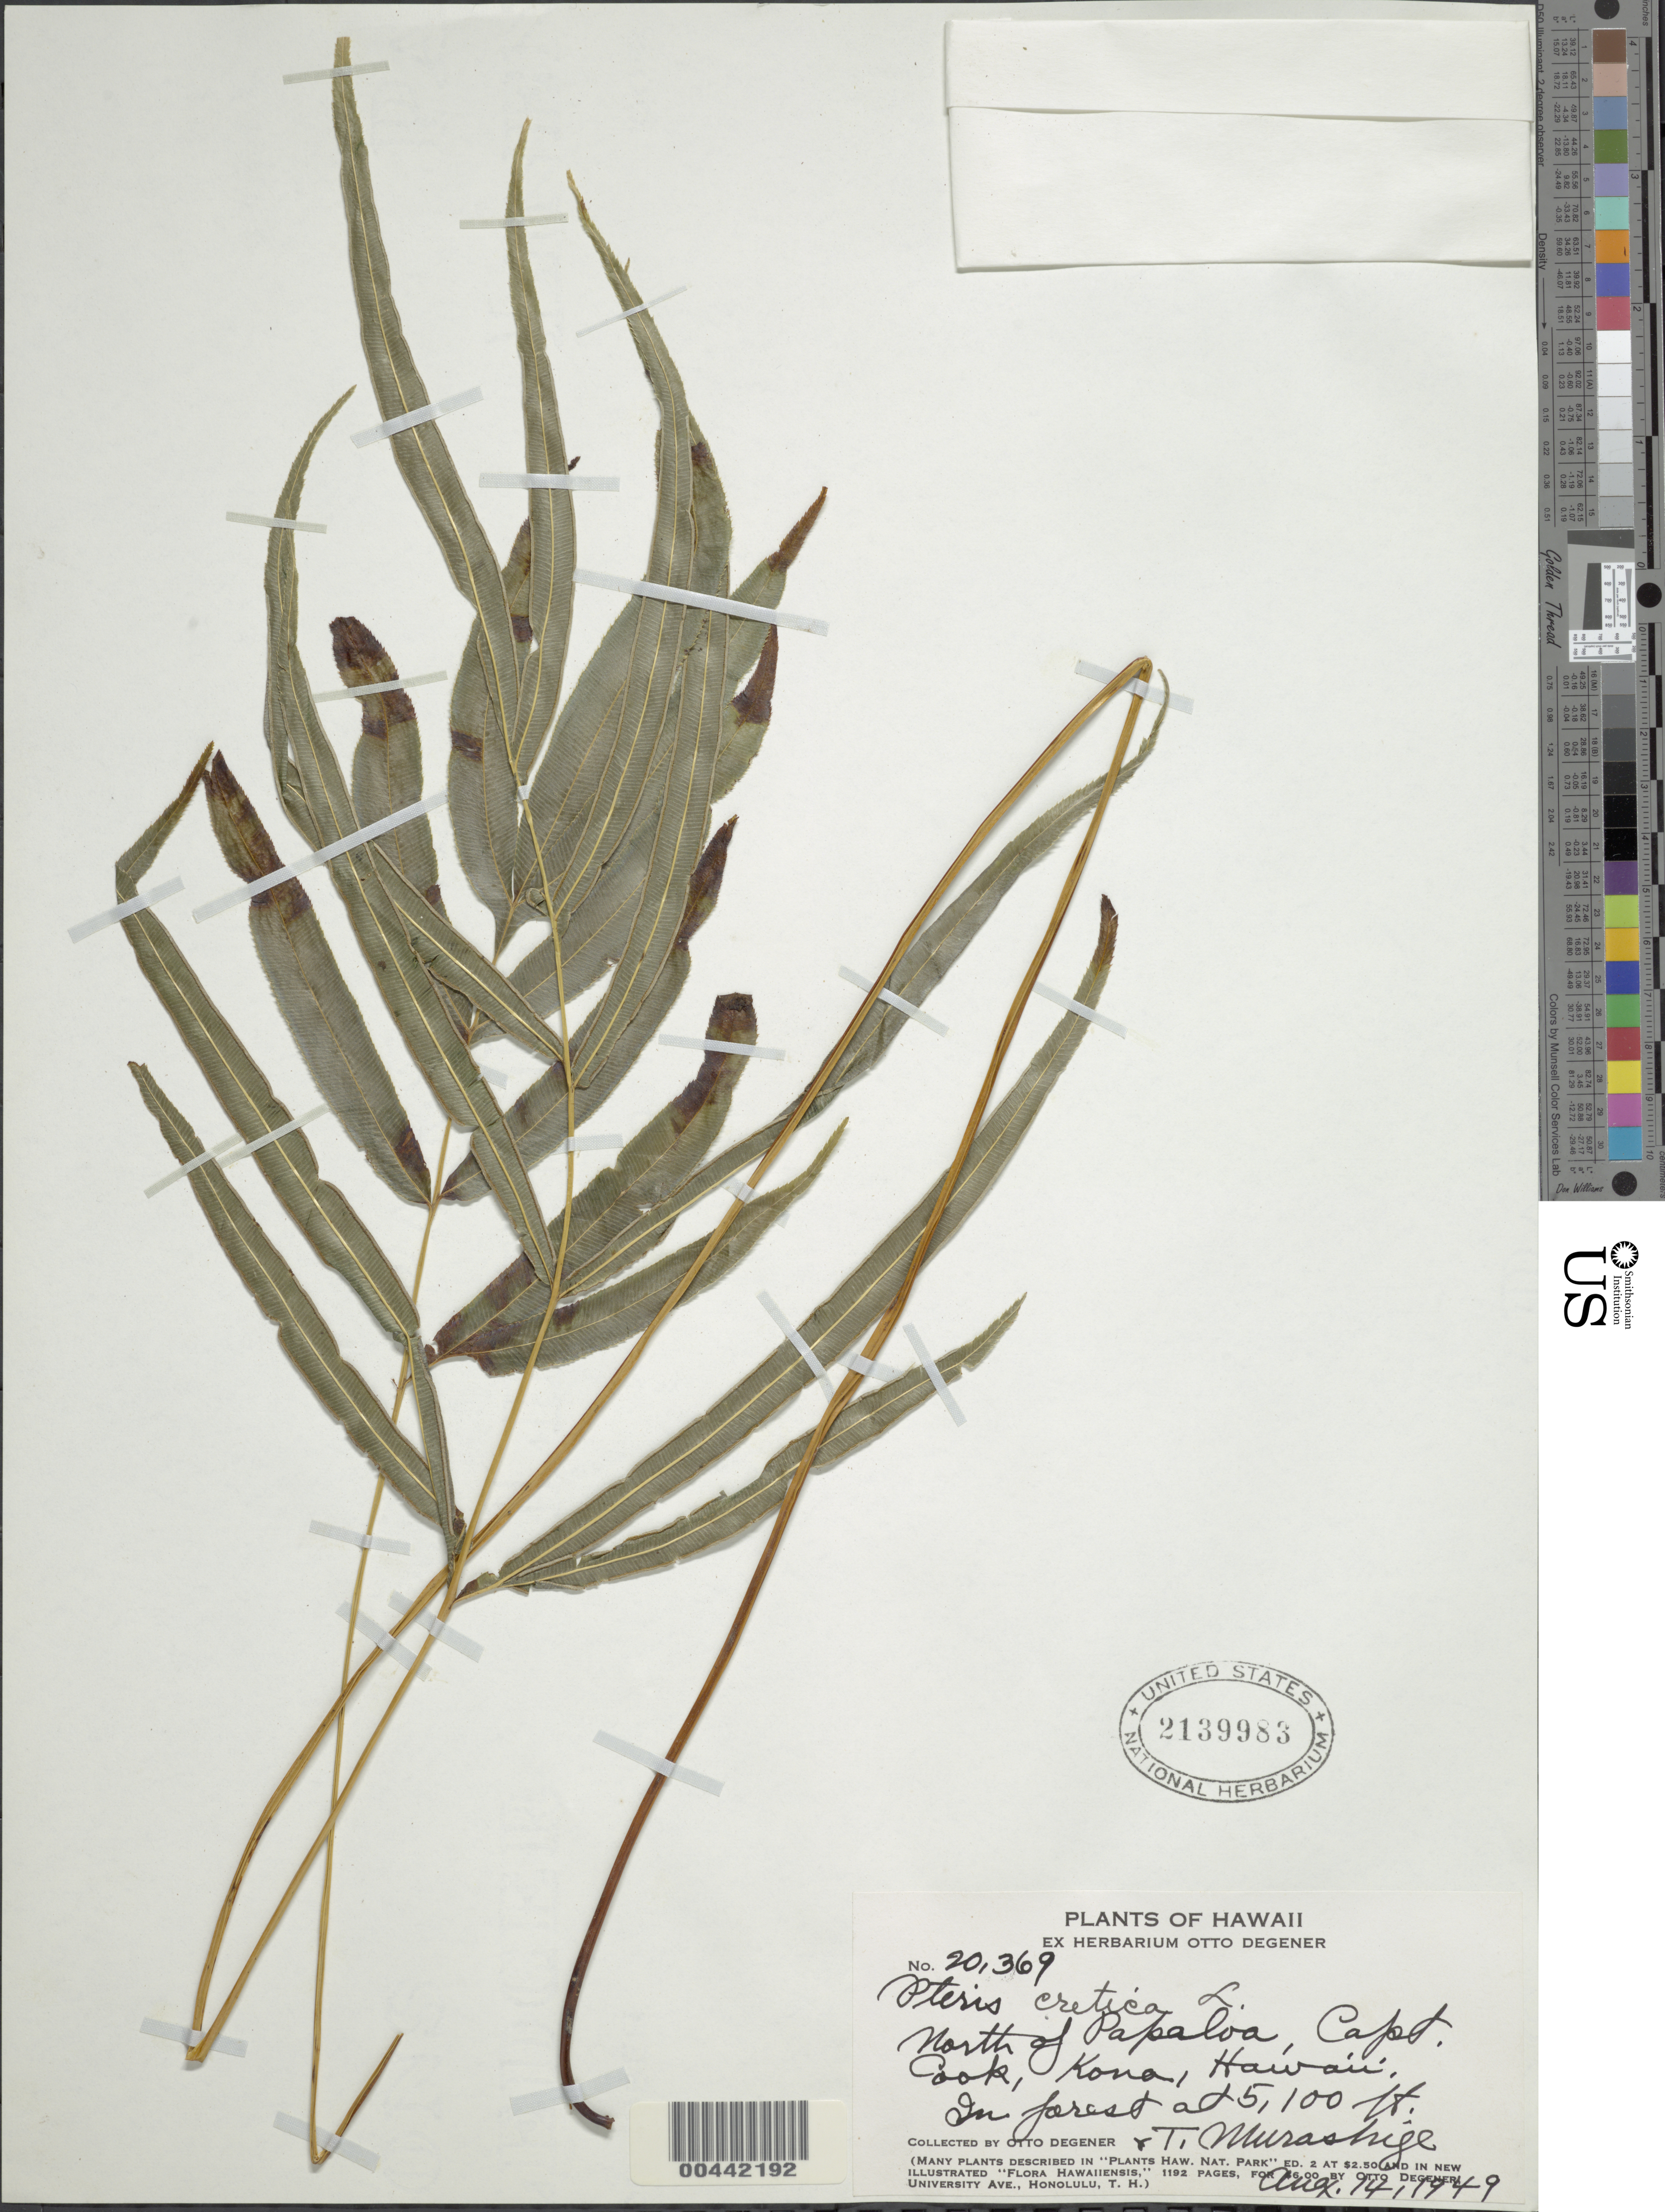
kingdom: Plantae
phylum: Tracheophyta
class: Polypodiopsida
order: Polypodiales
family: Pteridaceae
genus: Pteris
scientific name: Pteris cretica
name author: L.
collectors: O. Degener & T. Murashige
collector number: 20369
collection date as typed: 14 Aug 1949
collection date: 1949-08-14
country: United States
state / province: Hawaii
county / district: Hawaii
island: Hawaii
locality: N of Papaloa, Capt. Cook, Kona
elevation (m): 1554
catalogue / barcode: US 2139983